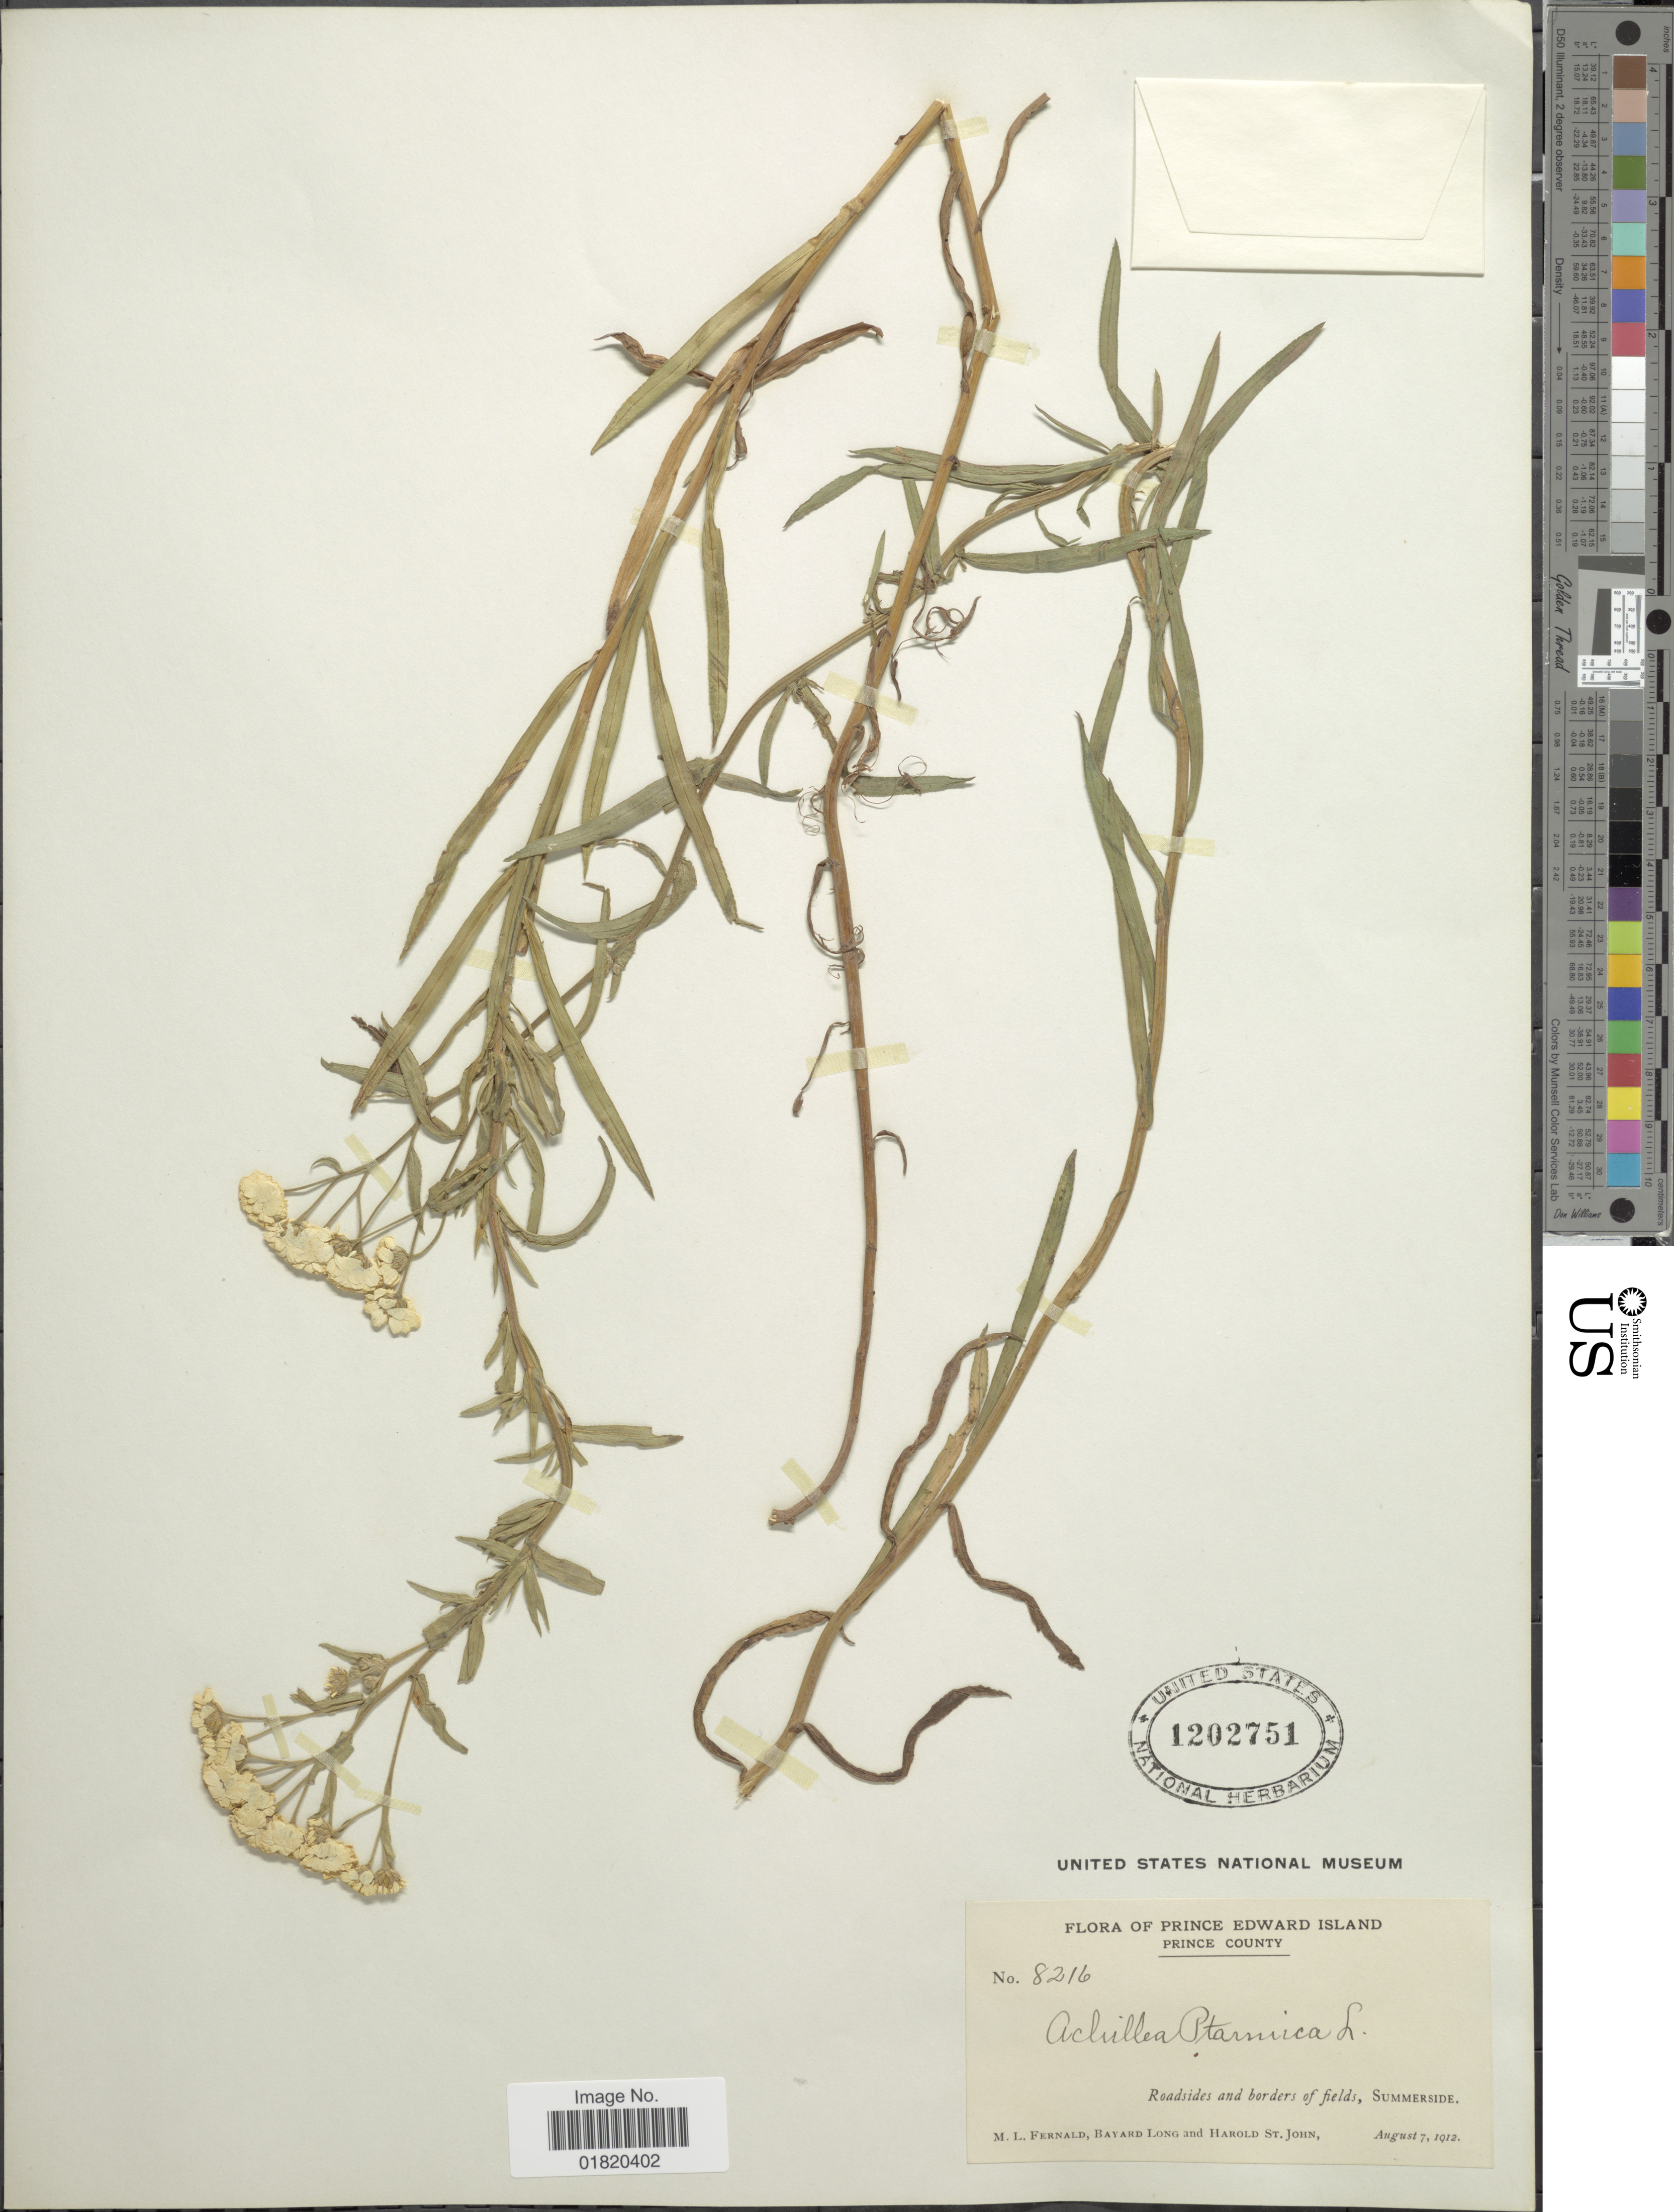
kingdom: Plantae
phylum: Tracheophyta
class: Magnoliopsida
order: Asterales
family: Asteraceae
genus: Achillea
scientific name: Achillea ptarmica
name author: L.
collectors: M. L. Fernald, B. Long & H. St. John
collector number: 8216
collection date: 1912-08-07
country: Canada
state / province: Prince Edward Island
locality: Prince County. Summerside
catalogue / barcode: US 1202751